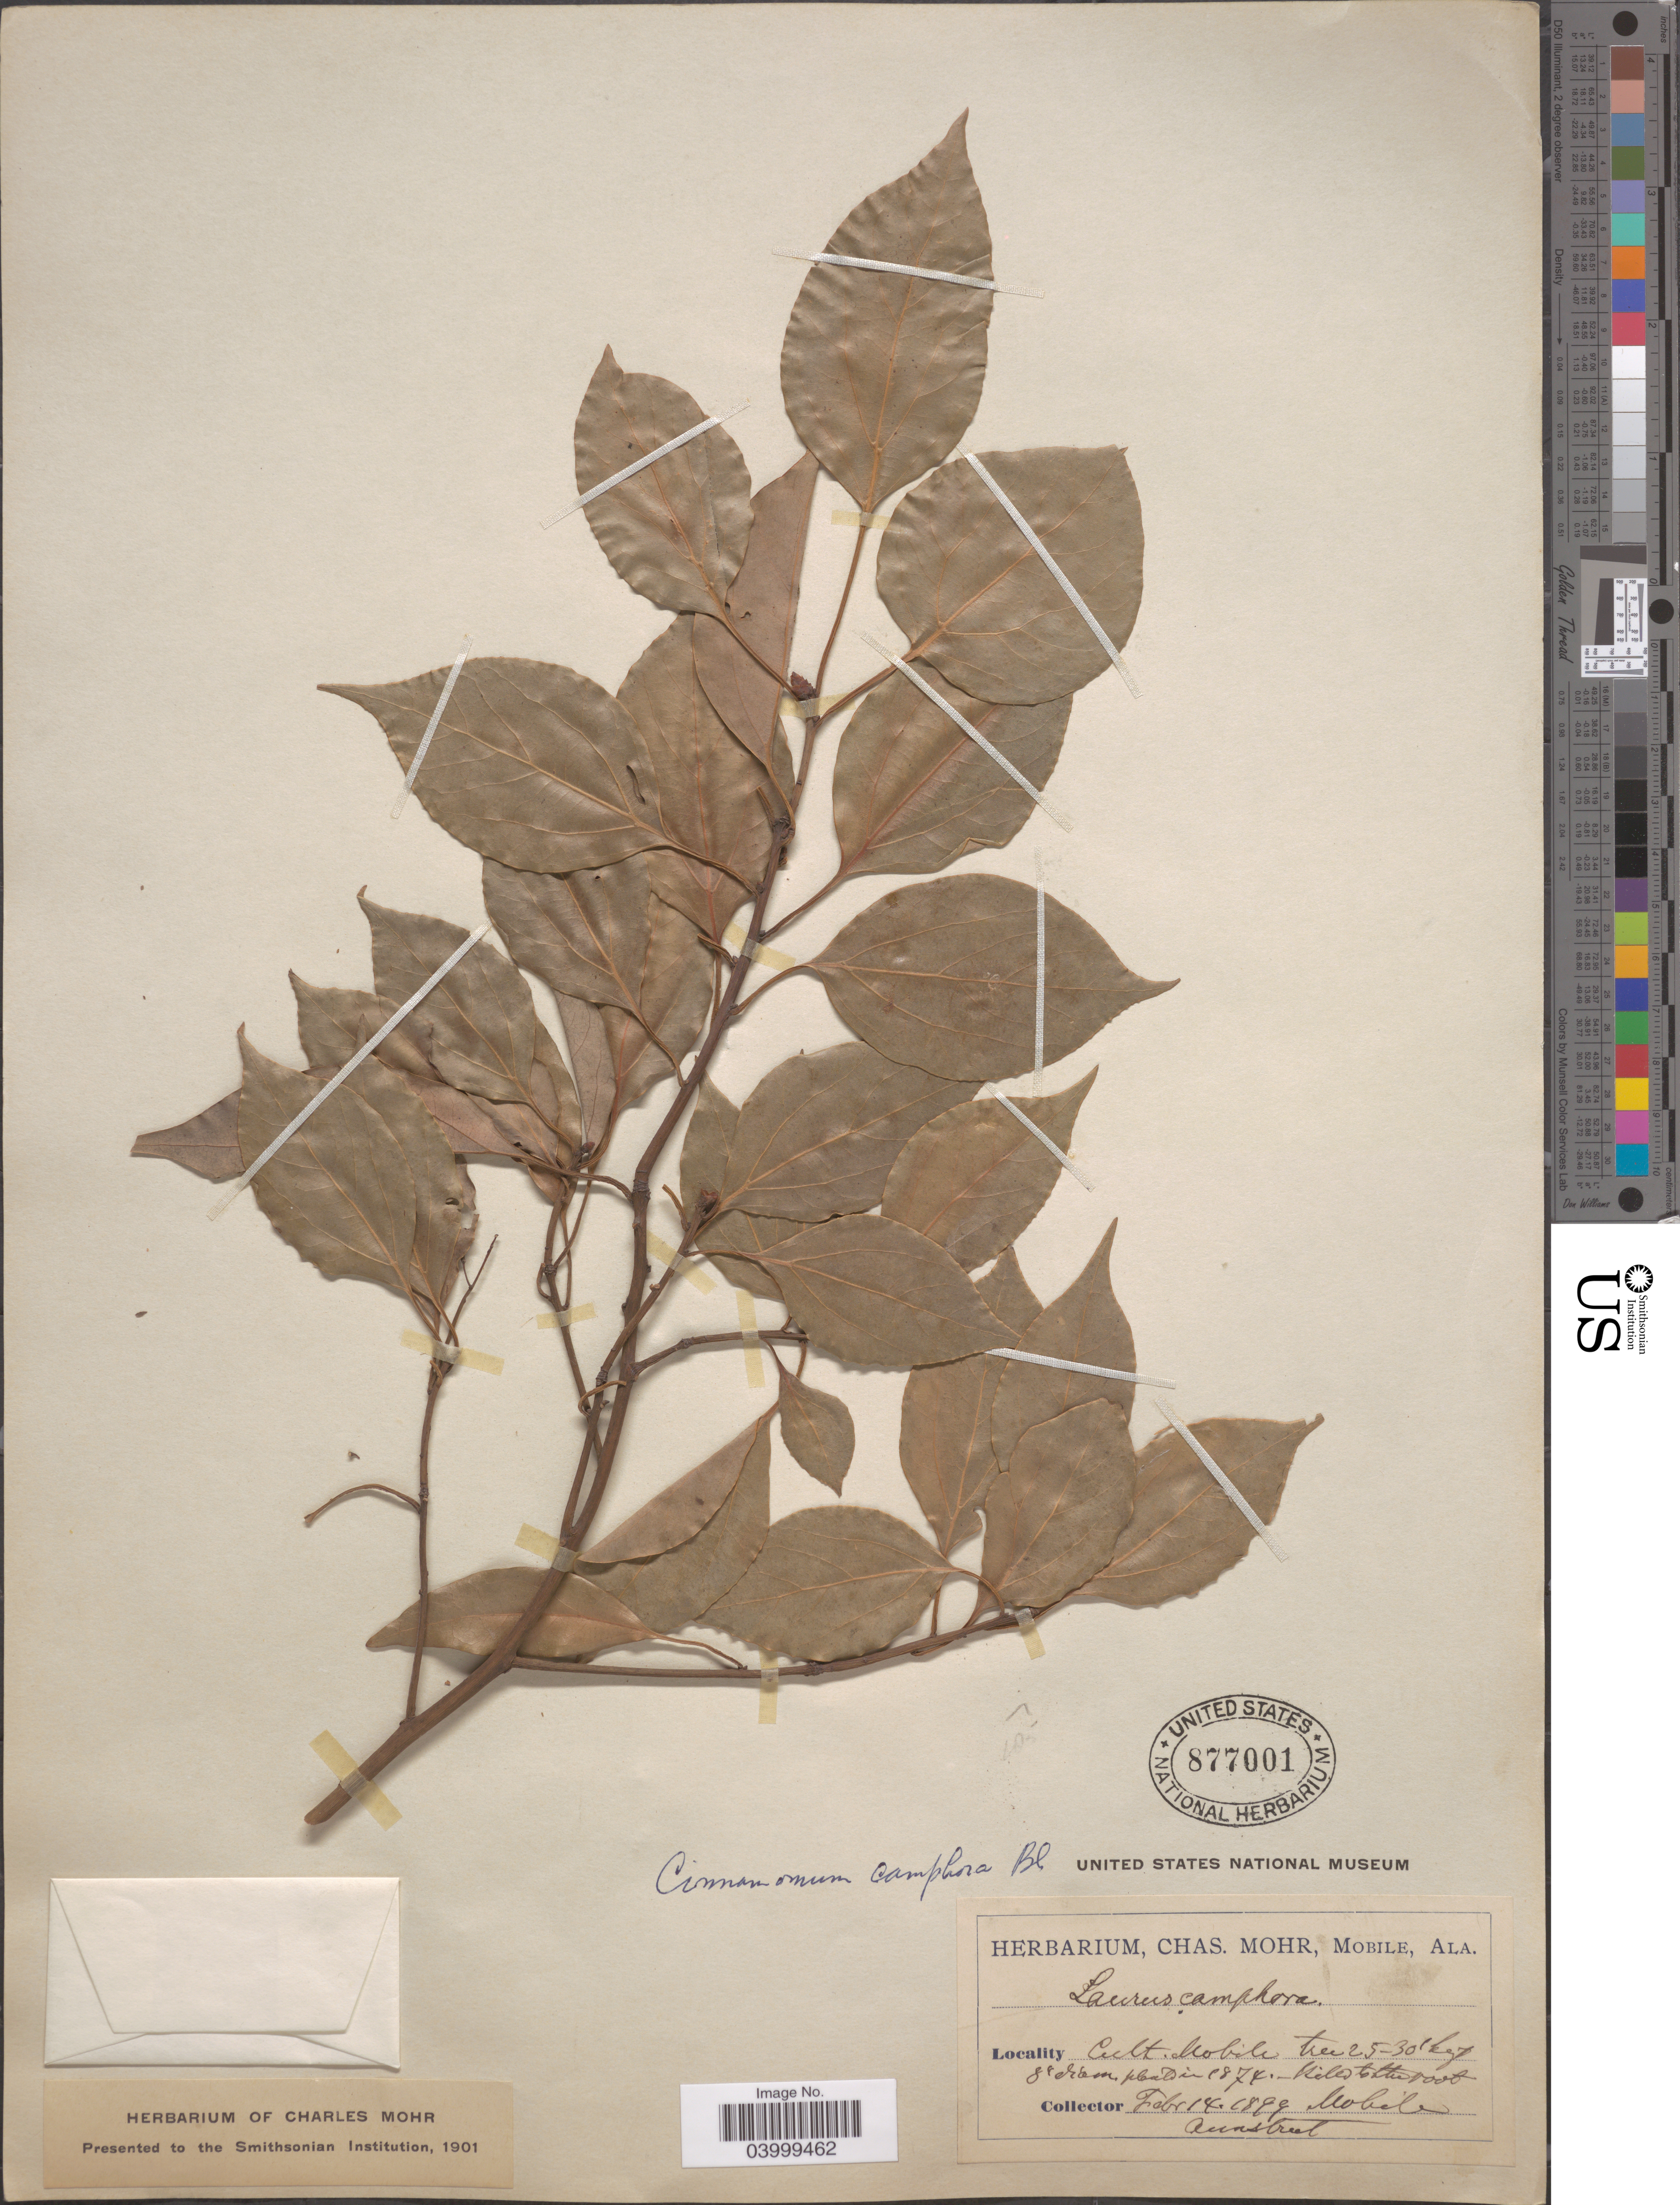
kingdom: Plantae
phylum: Tracheophyta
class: Magnoliopsida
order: Laurales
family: Lauraceae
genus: Cinnamomum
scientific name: Cinnamomum camphora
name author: (L.) J. Presl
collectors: ex herb. Charles Mohr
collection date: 1899-02-14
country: United States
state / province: Alabama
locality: Mobile, Ann street.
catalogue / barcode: US 877001